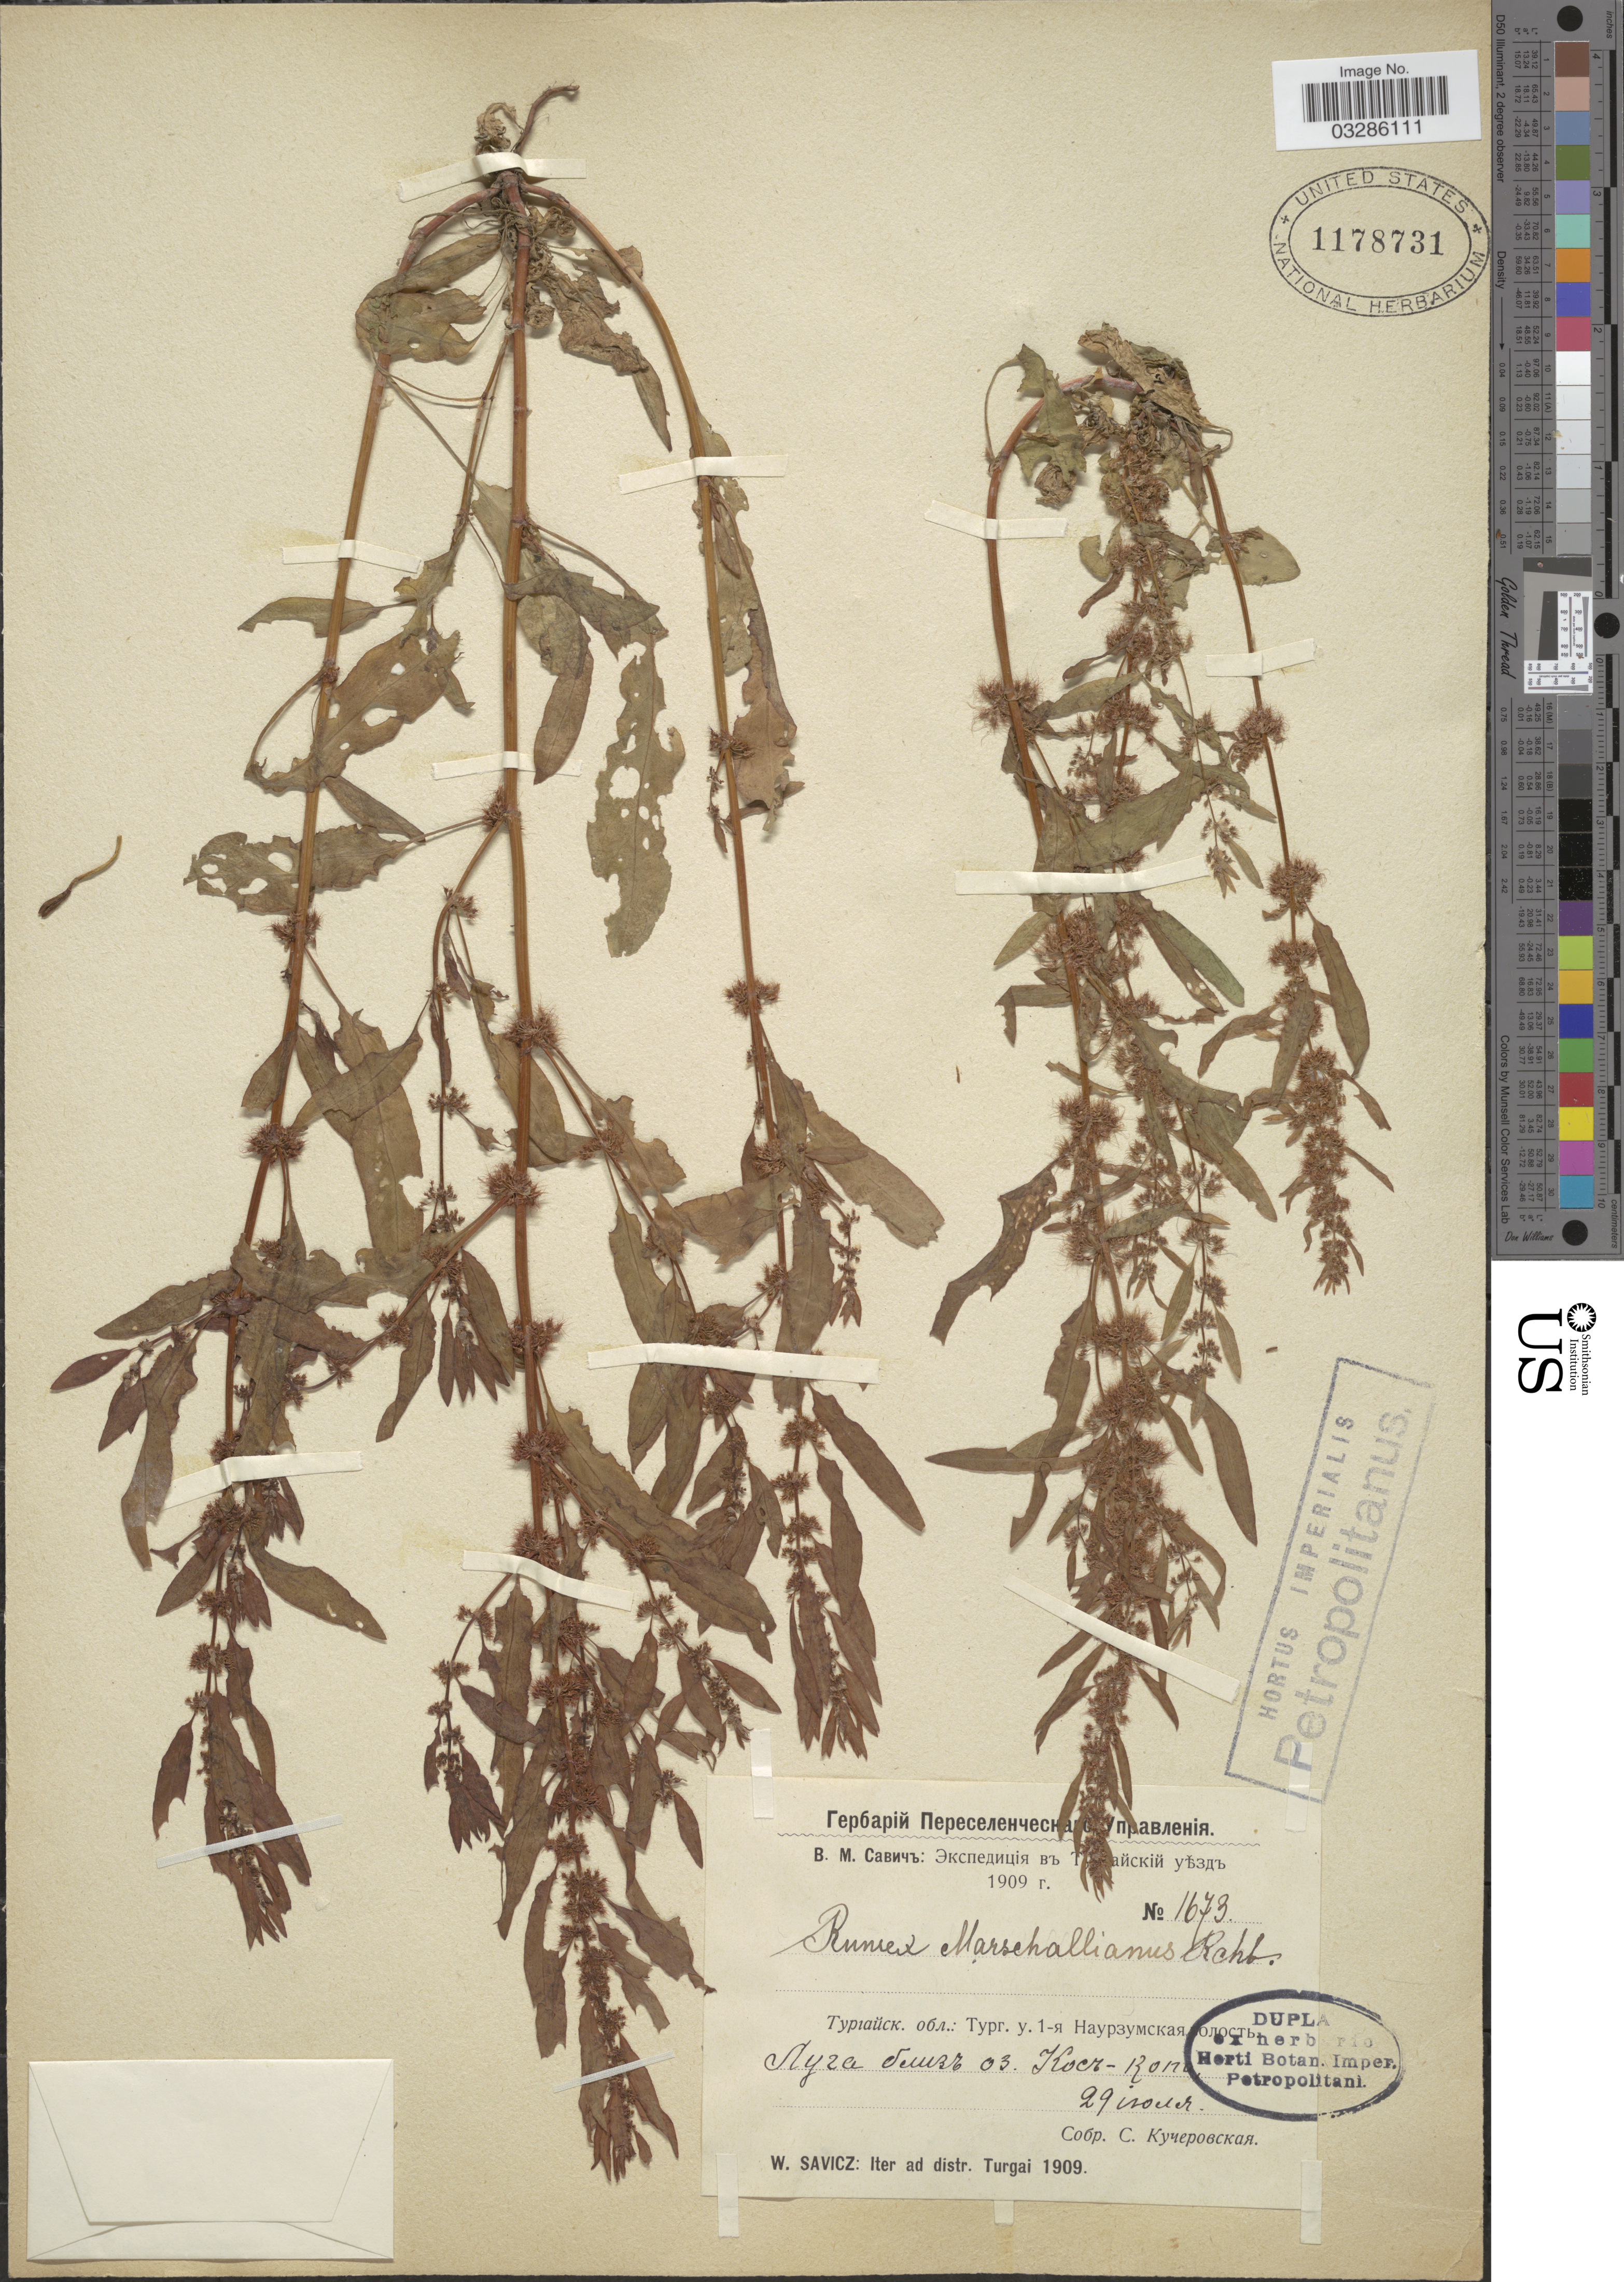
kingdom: Plantae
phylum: Tracheophyta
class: Magnoliopsida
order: Caryophyllales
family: Polygonaceae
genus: Rumex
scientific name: Rumex maritimus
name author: L.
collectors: S. Kucherovskaya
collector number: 1673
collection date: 1909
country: Kazakhstan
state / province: Qaraghandy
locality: Vicinity of Koskop.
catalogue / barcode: US 1178731